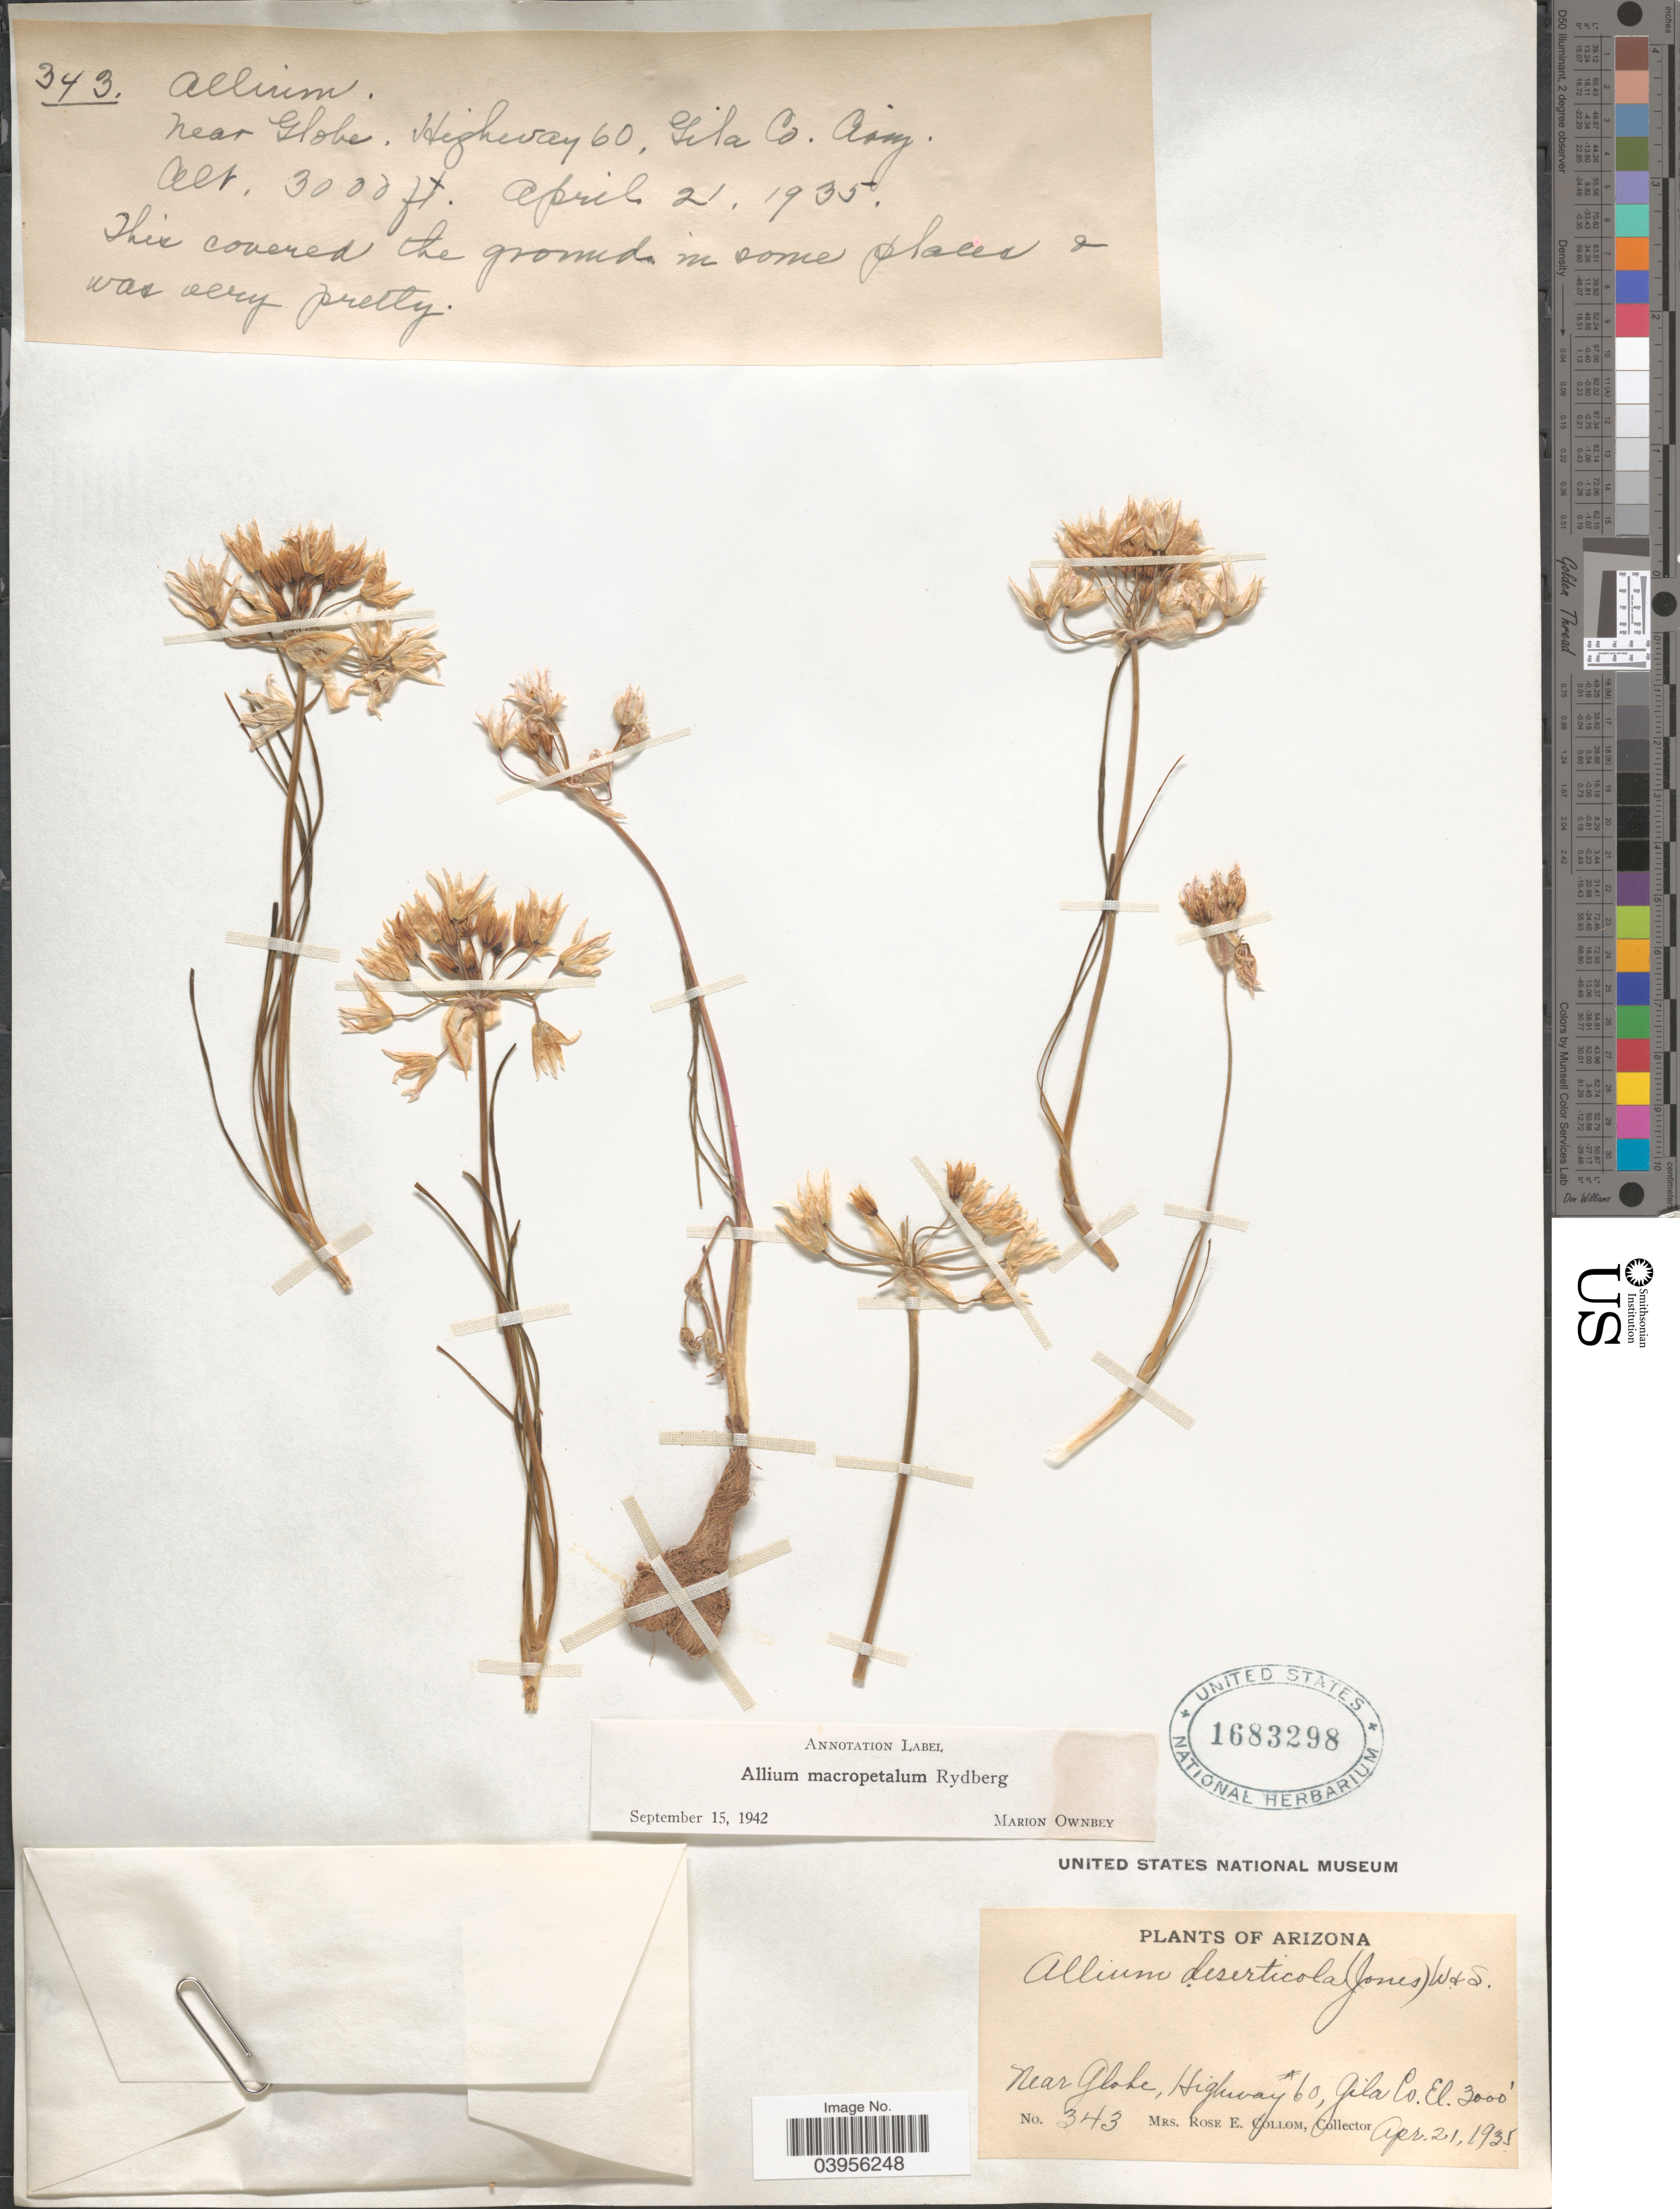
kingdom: Plantae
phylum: Tracheophyta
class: Liliopsida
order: Asparagales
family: Amaryllidaceae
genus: Allium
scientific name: Allium macropetalum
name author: Rydb.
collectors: R. E. Collom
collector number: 343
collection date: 1935-04-21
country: United States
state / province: Arizona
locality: Near Globe, Highway #60, Gila Co.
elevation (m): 914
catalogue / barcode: US 1683298